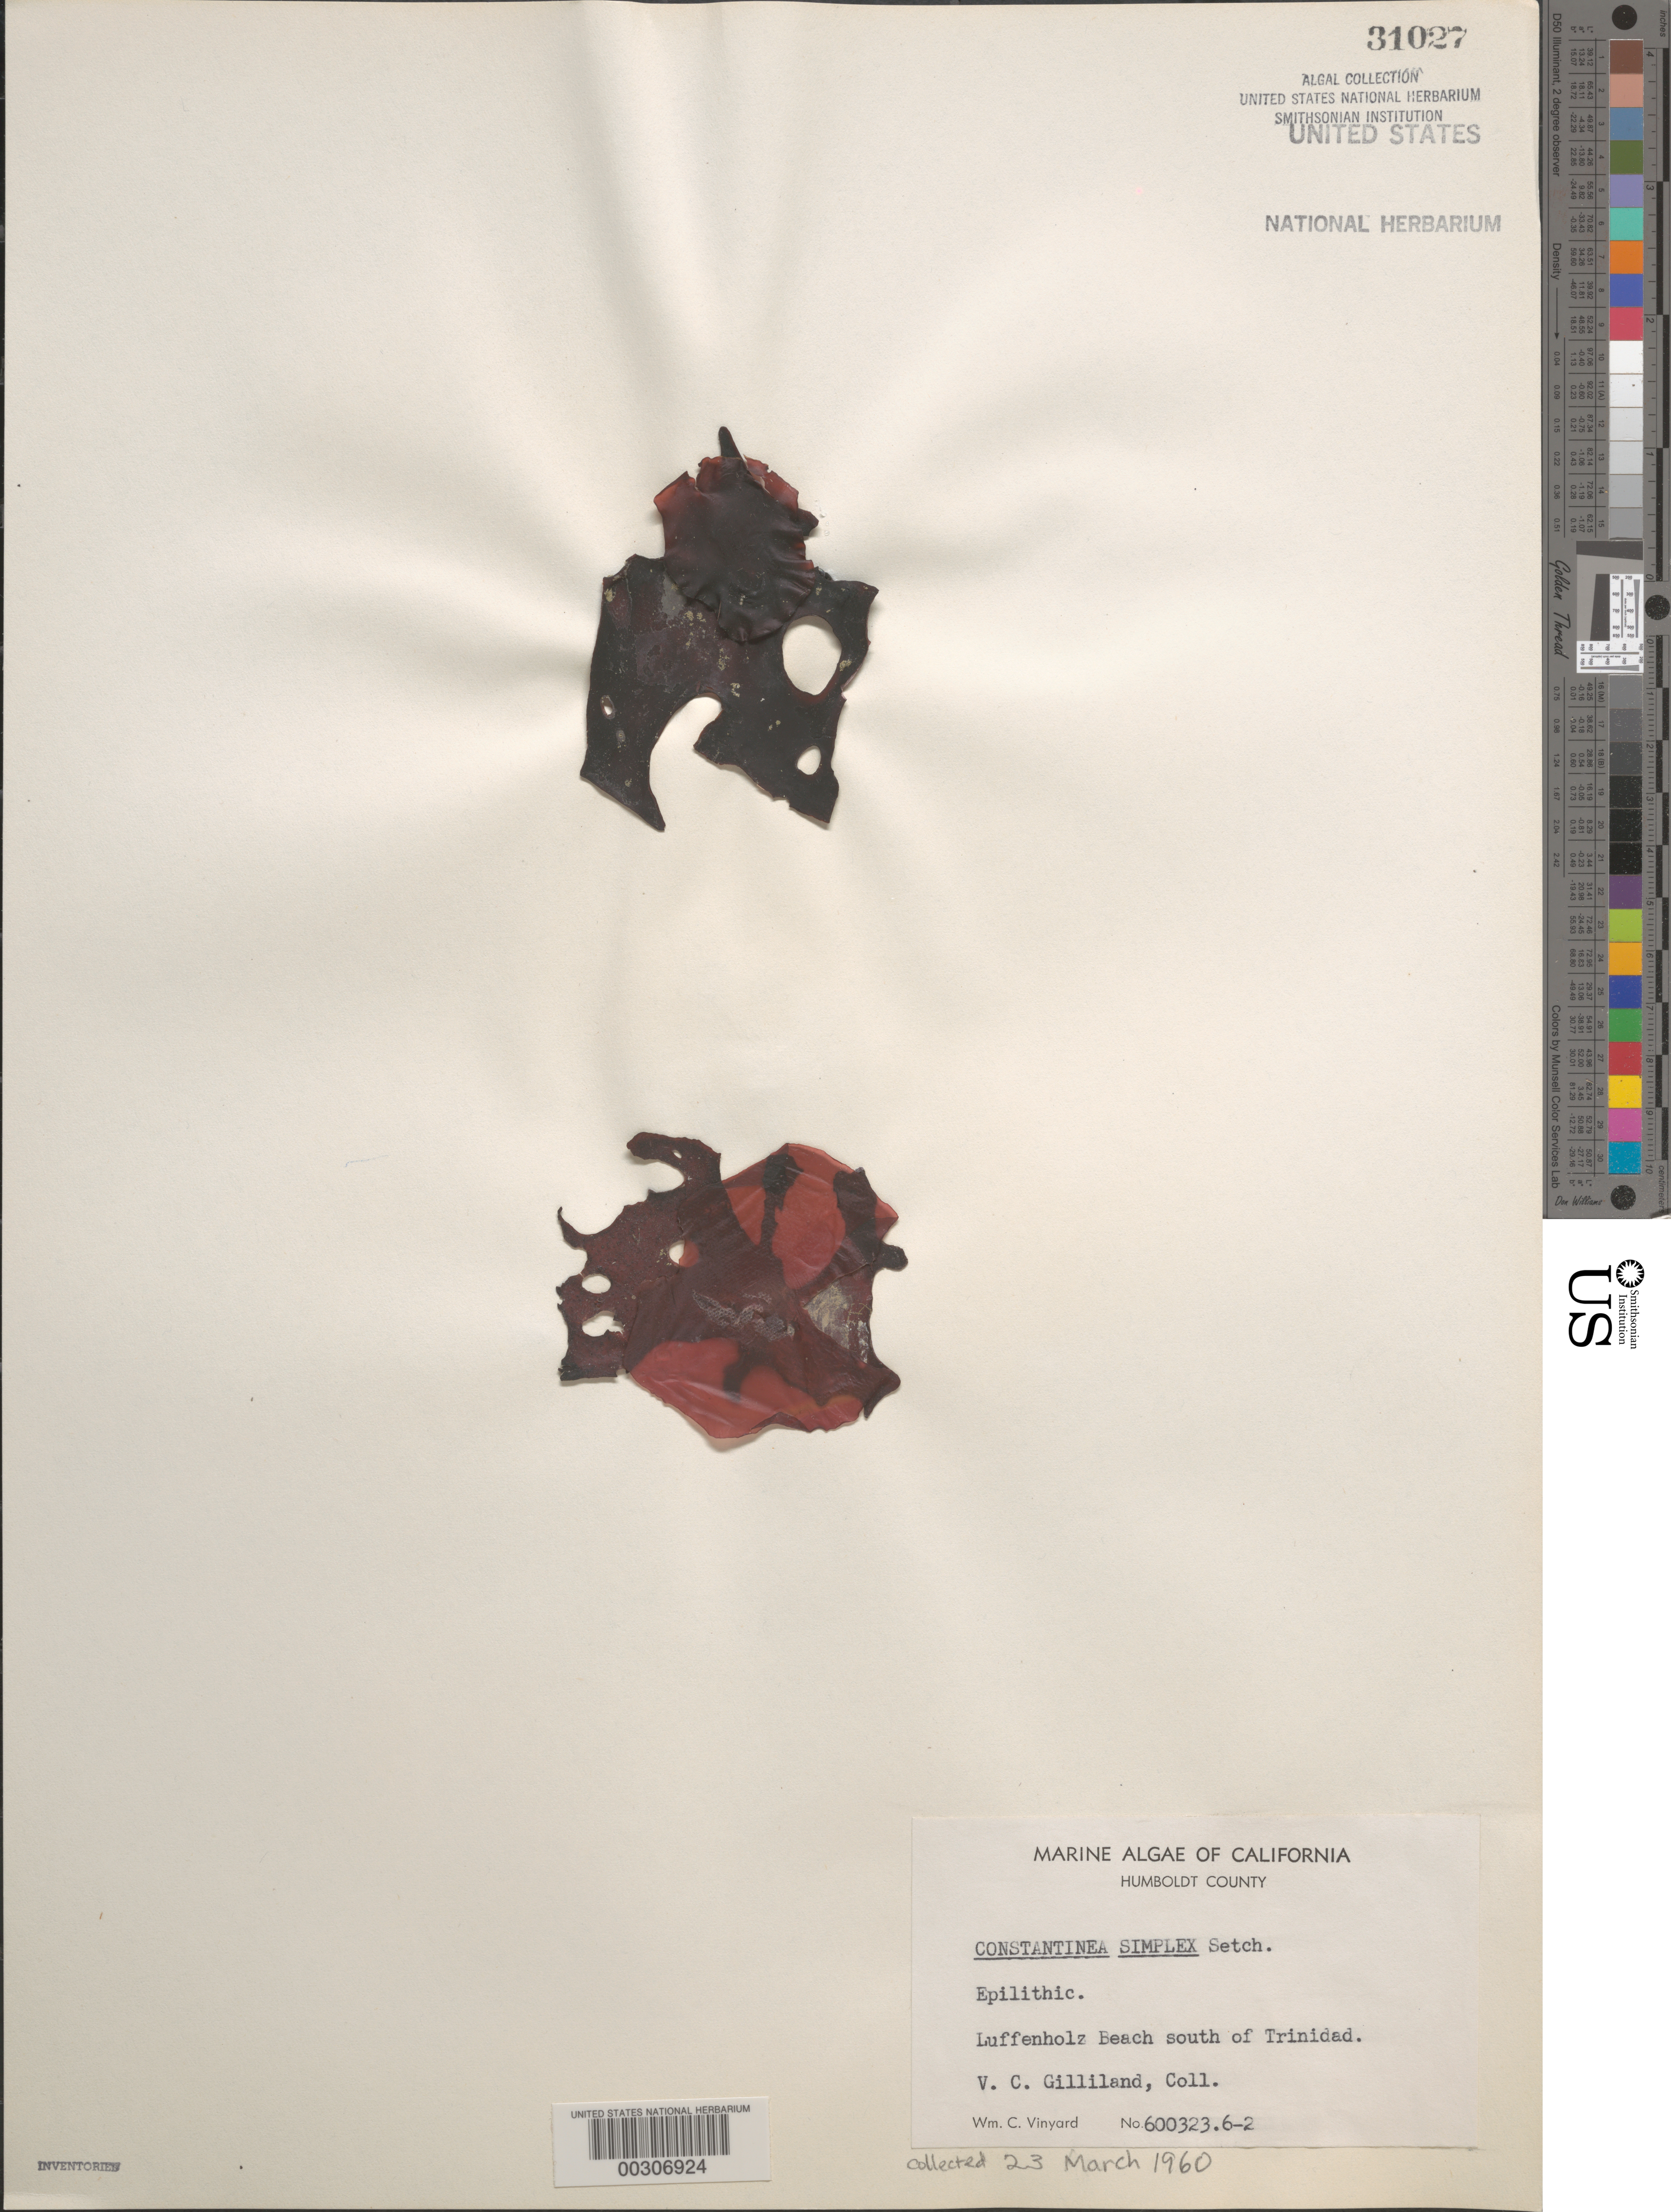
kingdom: Plantae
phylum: Rhodophyta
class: Florideophyceae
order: Gigartinales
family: Dumontiaceae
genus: Constantinea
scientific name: Constantinea simplex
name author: Setch.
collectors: V. Gilliland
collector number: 600323.6-2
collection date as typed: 23 Mar 1960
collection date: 1960-03-23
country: United States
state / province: California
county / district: Humboldt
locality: Luffenholtz Beach, south of Trinidad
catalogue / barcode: US 31027